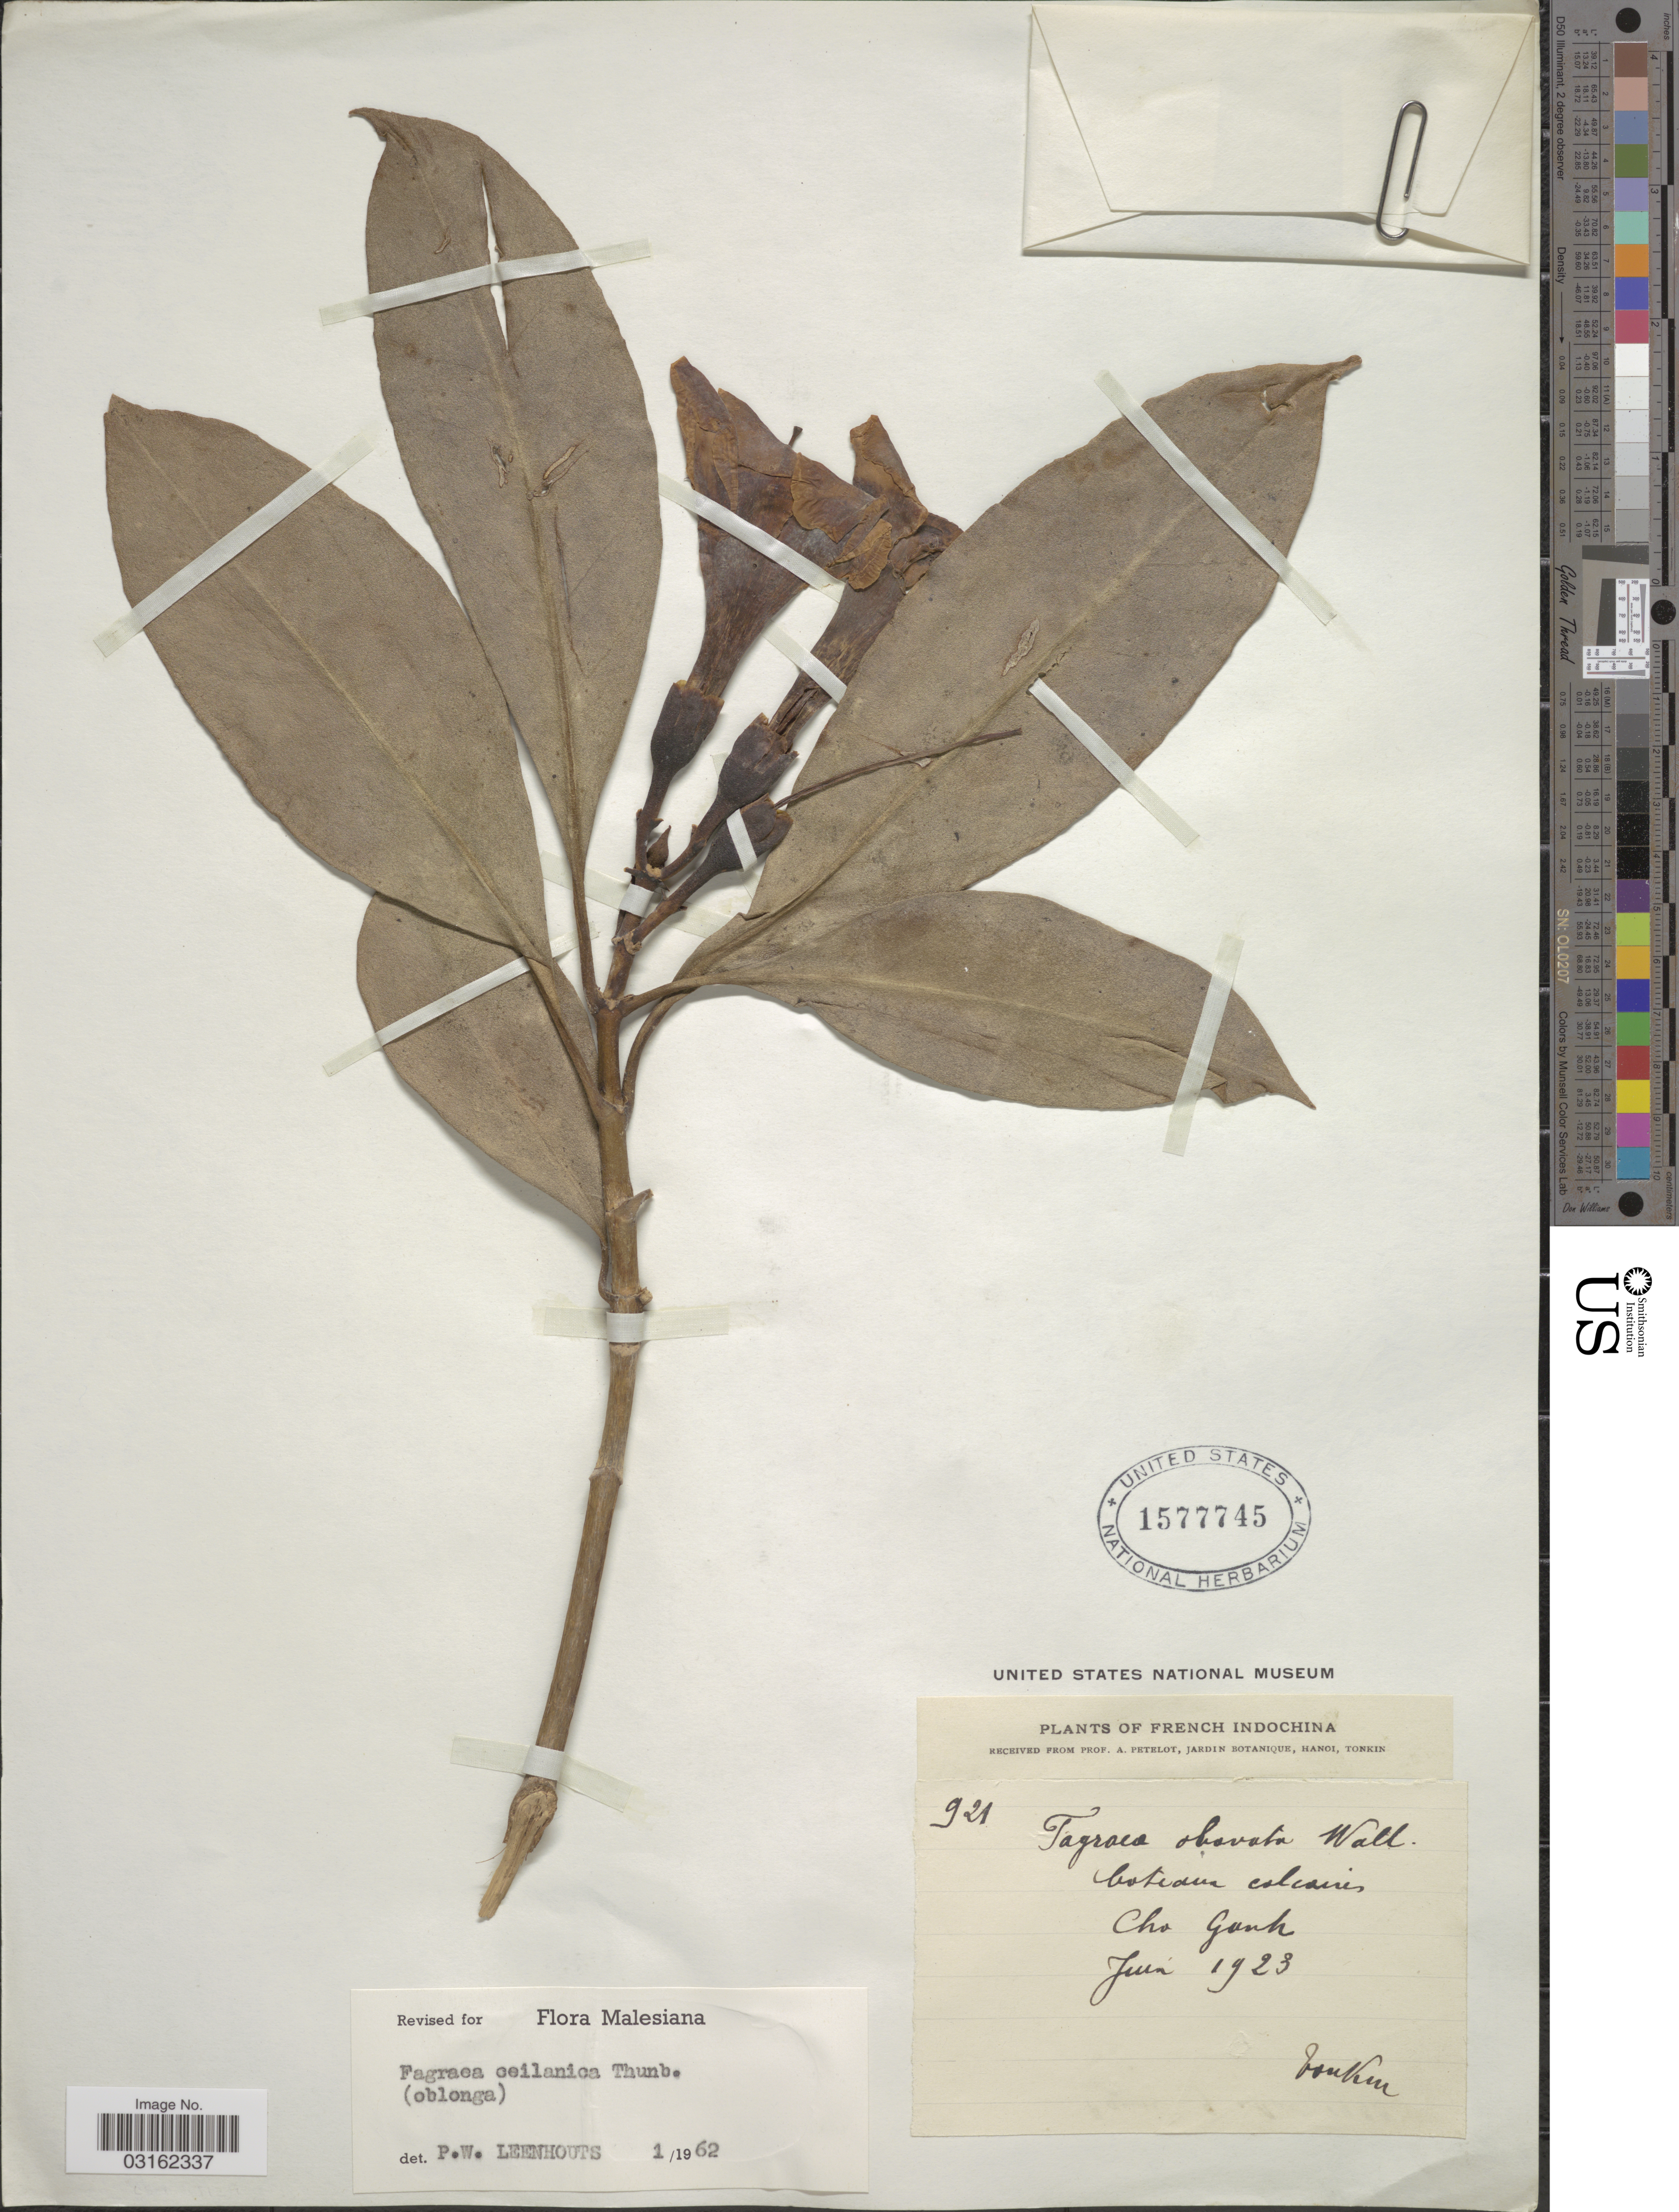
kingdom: Plantae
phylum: Tracheophyta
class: Magnoliopsida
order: Gentianales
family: Gentianaceae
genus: Fagraea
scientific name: Fagraea ceilanica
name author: Thunb.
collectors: P. A. Pételot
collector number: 921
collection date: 1923-06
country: Vietnam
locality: French Indochina, Cho Ganh.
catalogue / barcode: US 1577745